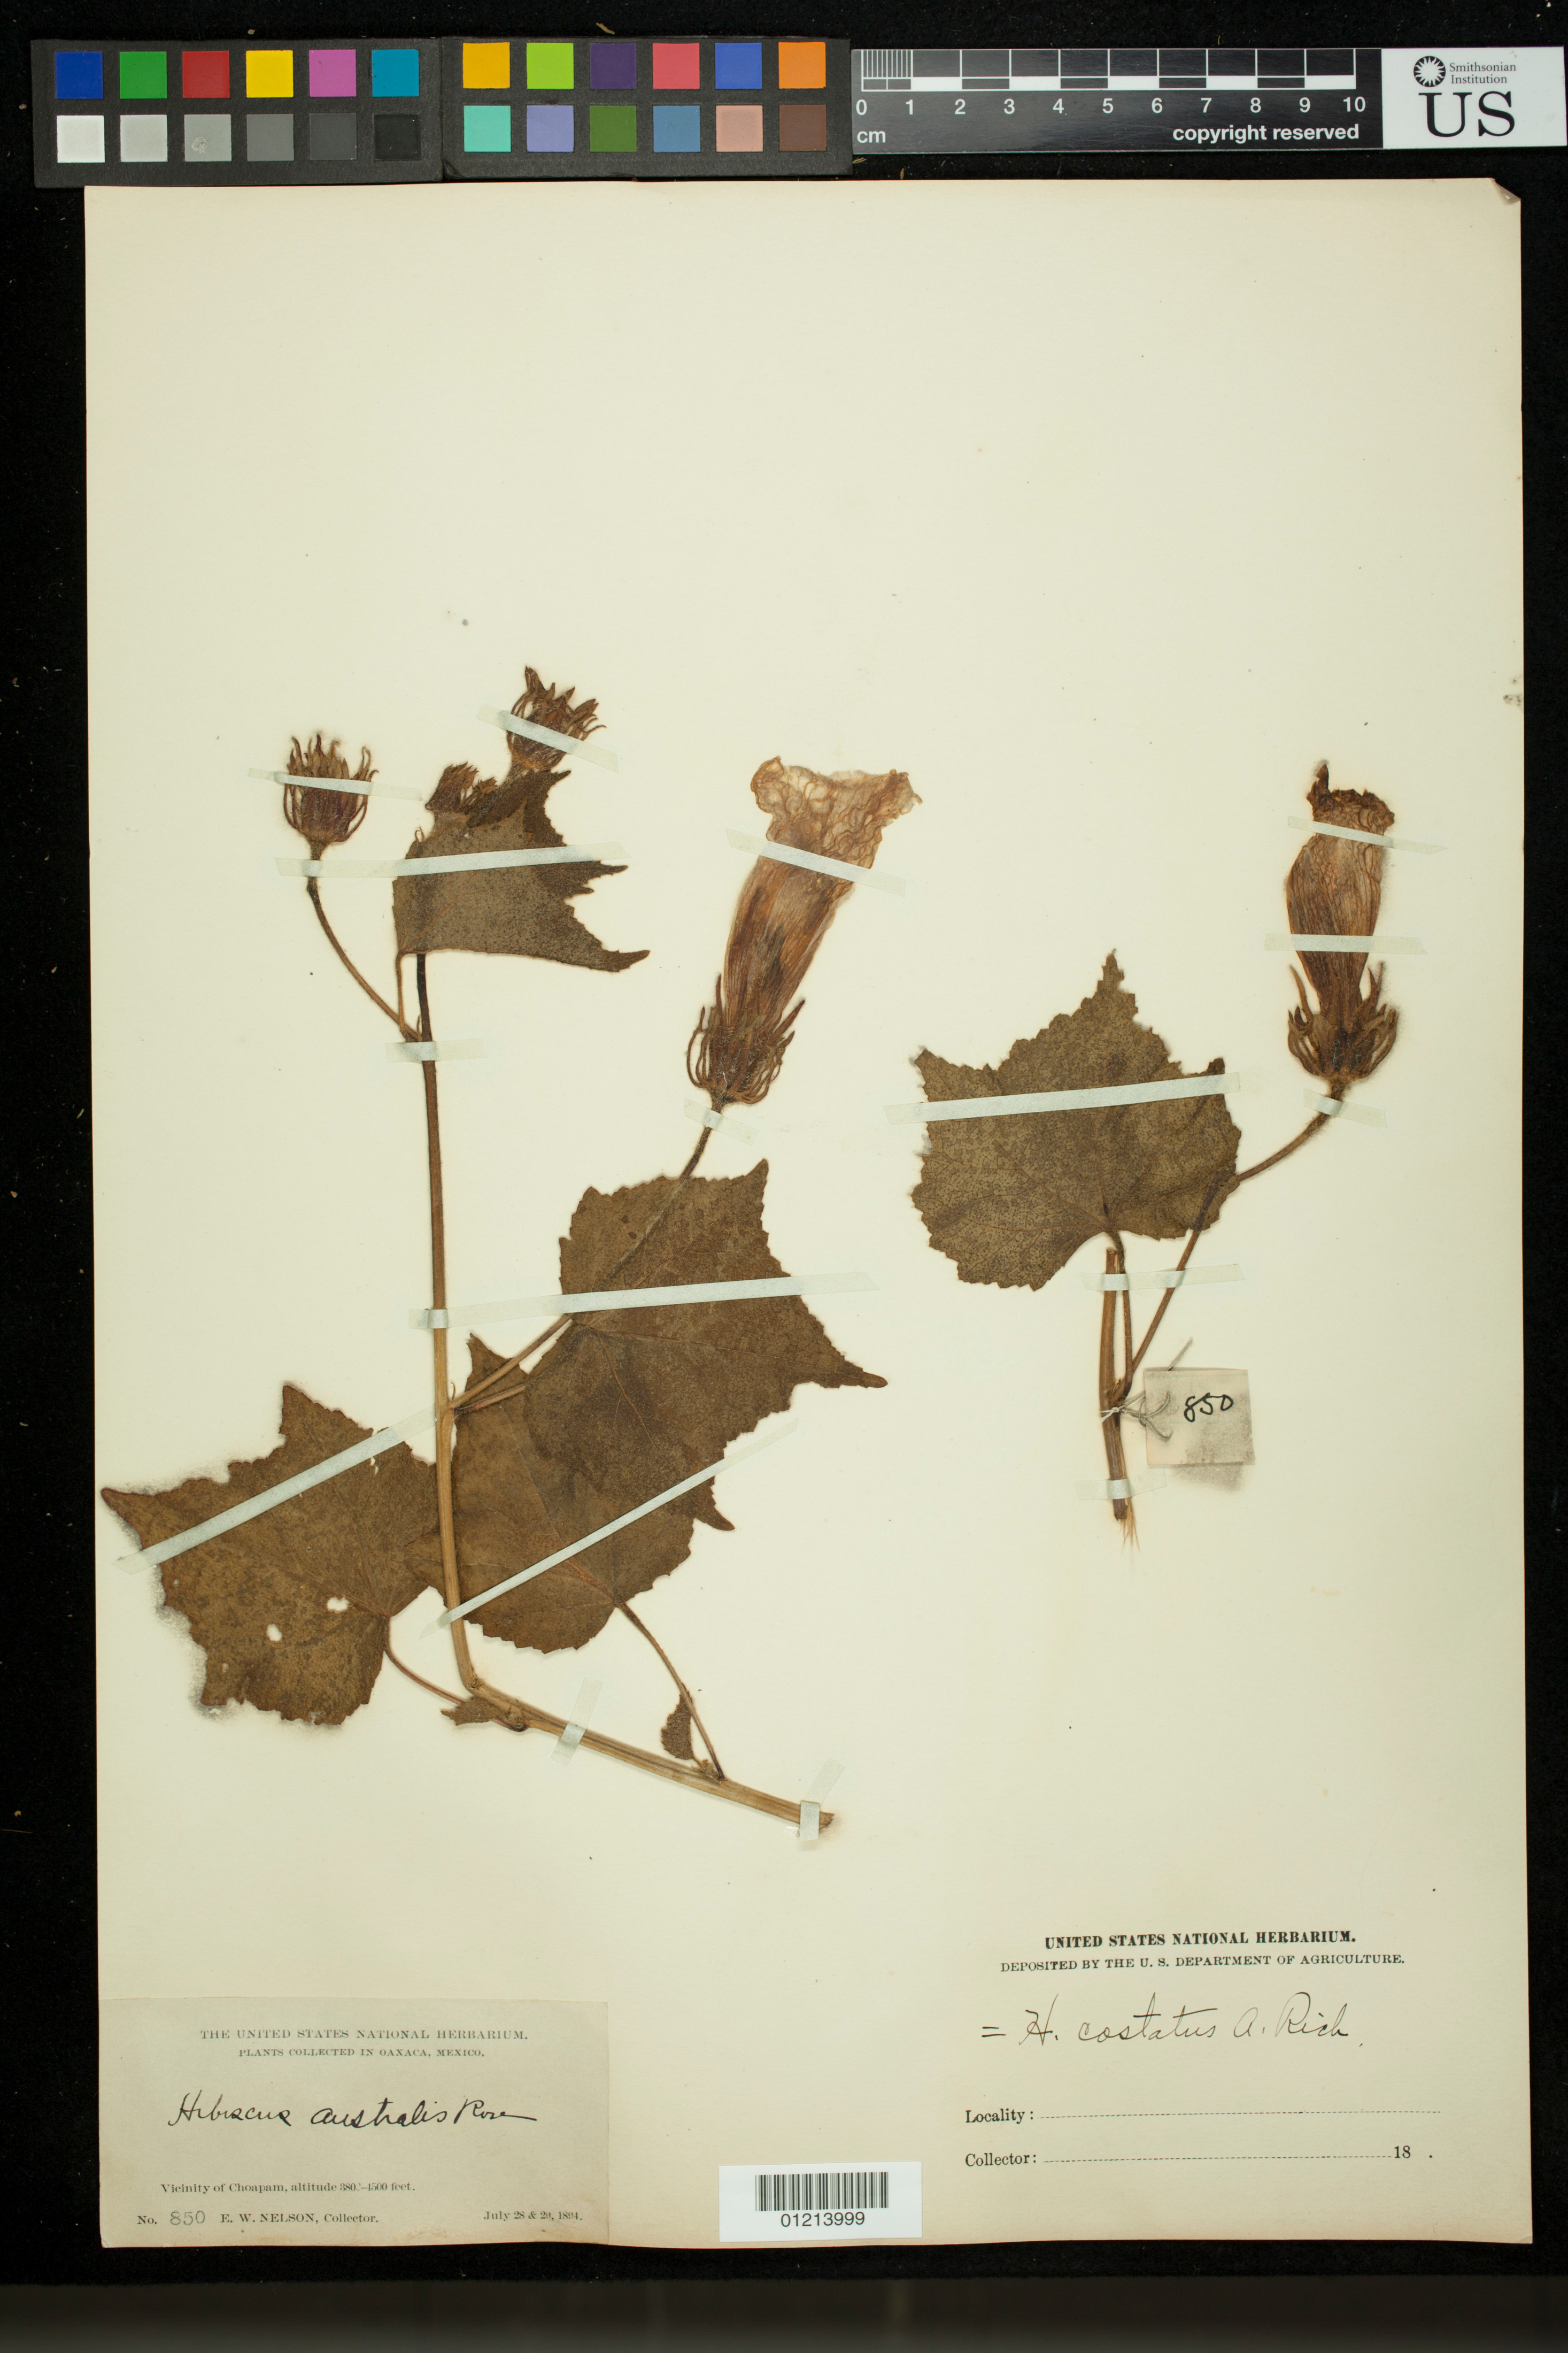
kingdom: Plantae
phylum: Tracheophyta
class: Magnoliopsida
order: Malvales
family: Malvaceae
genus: Sabdariffa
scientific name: Sabdariffa costata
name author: (A. Rich.) M.M. Hanes & R.L. Barrett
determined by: Dorr, Laurence J., Curator (BOT), Smithsonian Institution - National Museum of Natural History (UNITED STATES)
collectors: E. W. Nelson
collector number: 850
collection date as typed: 28 Jul 1894 to 29 Jul 1894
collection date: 1894-07-28/1894-07-29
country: Mexico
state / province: Oaxaca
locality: Vicinity of Choapam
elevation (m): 1158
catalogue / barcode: US 103088